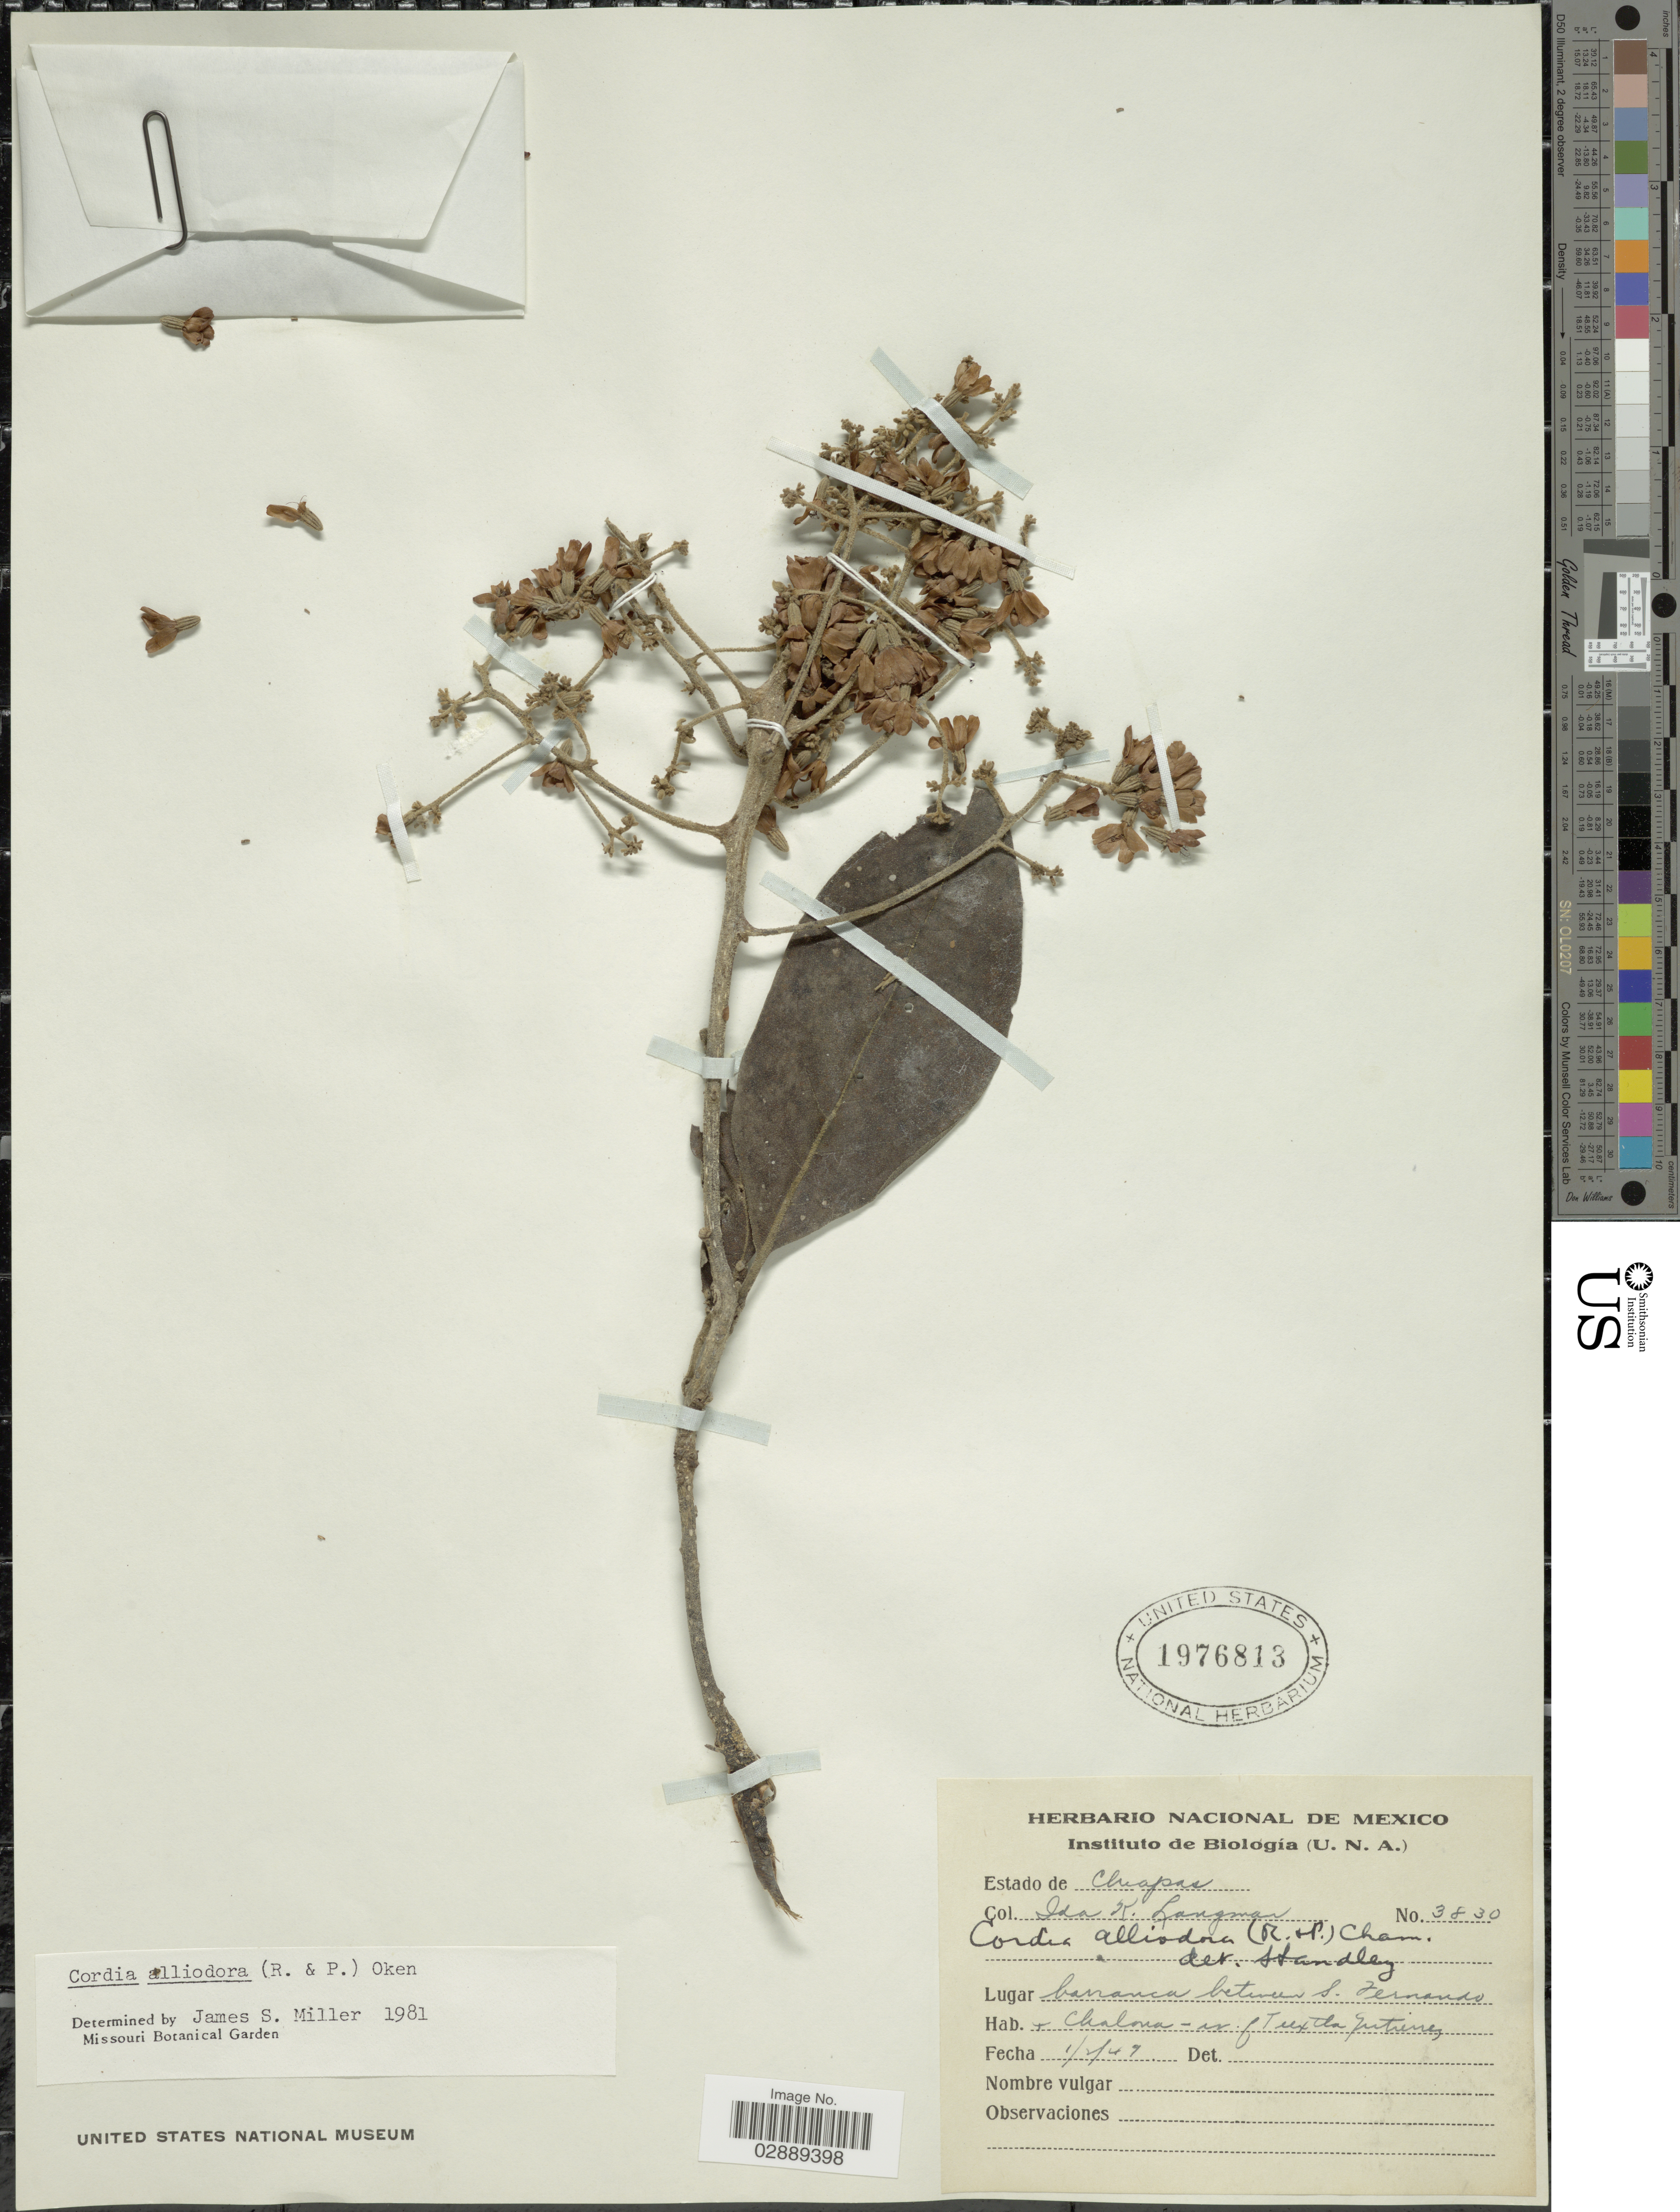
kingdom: Plantae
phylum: Tracheophyta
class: Magnoliopsida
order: Boraginales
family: Cordiaceae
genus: Cordia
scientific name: Cordia alliodora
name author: (Ruiz & Pav.) Oken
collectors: I. K. Langman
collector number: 3830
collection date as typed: Transcribed d/m/y: 1/2/47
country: Mexico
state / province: Chiapas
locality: Barranca between S. Fernando + Chalona - w. of Tuxtla Gutiérrez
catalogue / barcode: US 1976813